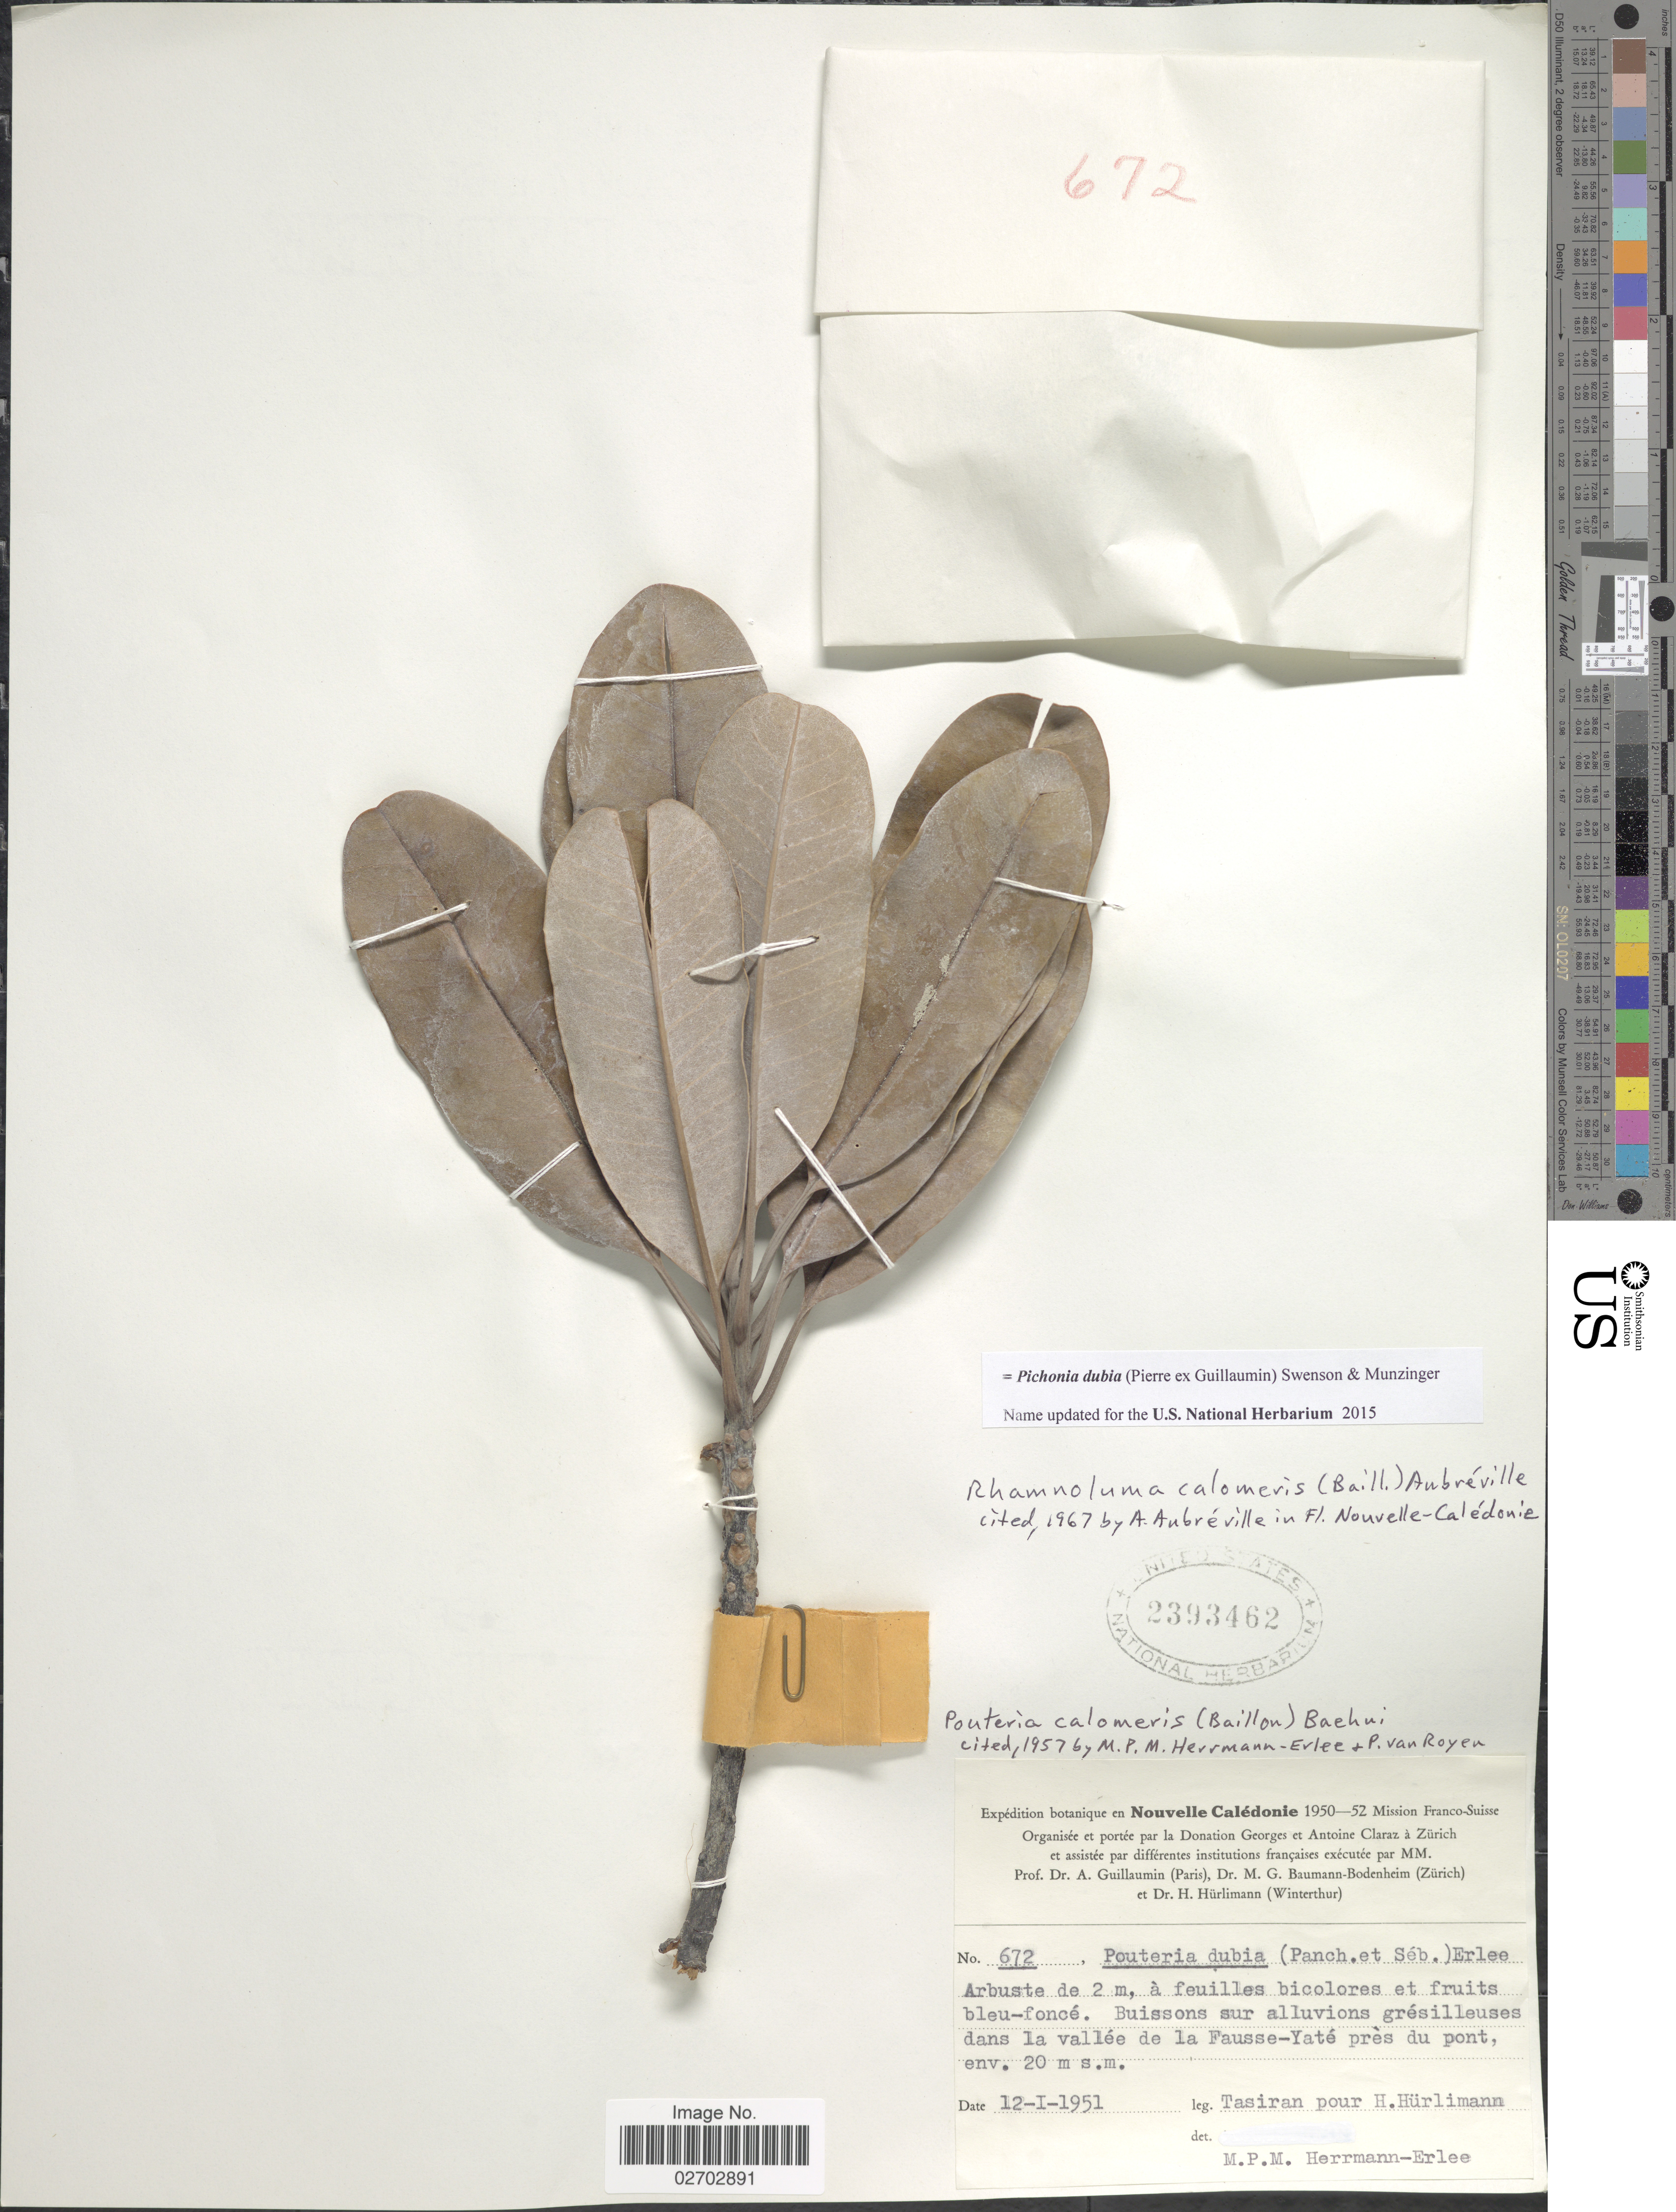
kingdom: Plantae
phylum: Tracheophyta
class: Magnoliopsida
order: Ericales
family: Sapotaceae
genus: Pichonia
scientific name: Pichonia dubia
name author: (Pierre ex Guillaumin) Swenson & Munzinger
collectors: Tasiran & H. Hürlimann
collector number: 672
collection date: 1951-01-12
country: New Caledonia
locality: Nouvelle Caledonie, La vallee de la Fausse-Yate pres du pont.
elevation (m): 20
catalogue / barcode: US 2393462